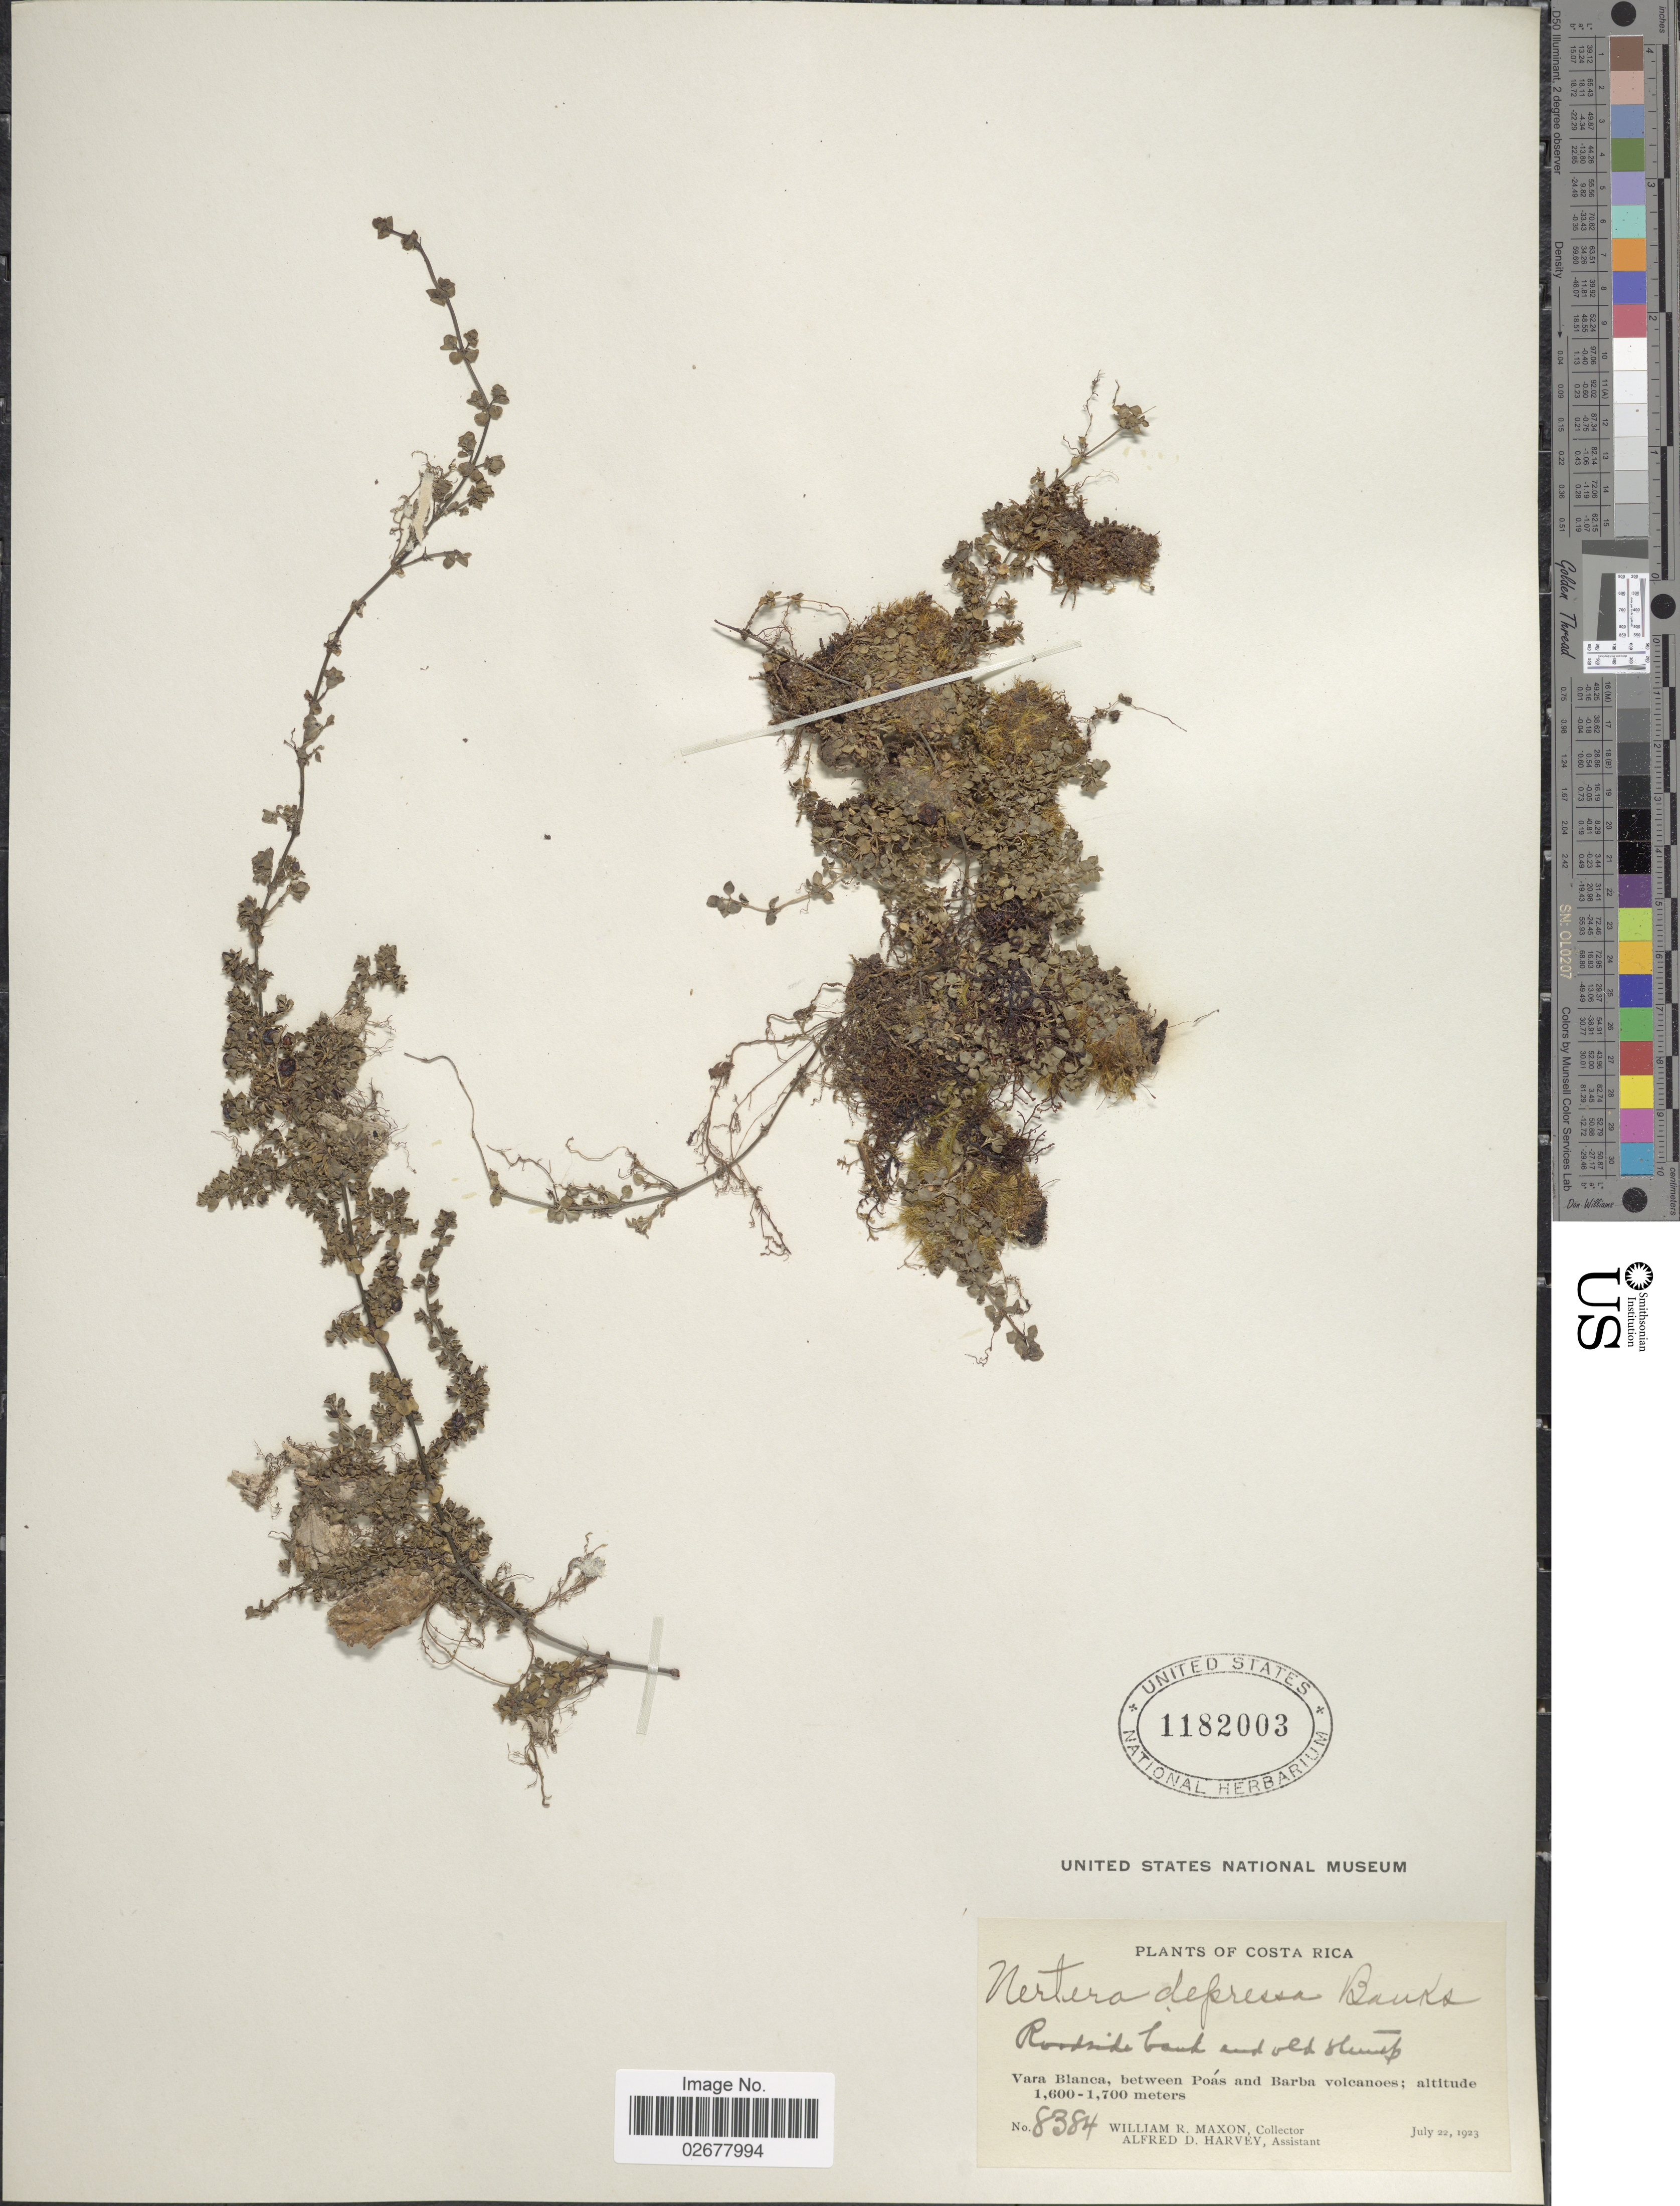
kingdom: Plantae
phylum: Tracheophyta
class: Magnoliopsida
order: Gentianales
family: Rubiaceae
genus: Nertera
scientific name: Nertera depressa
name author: Banks & Sol. ex Gaertn.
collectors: W. R. Maxon & A. D. Harvey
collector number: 8384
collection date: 1923-07-22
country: Costa Rica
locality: Vara Blanca, between Poás and Barba volcanoes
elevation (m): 1600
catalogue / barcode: US 1182003